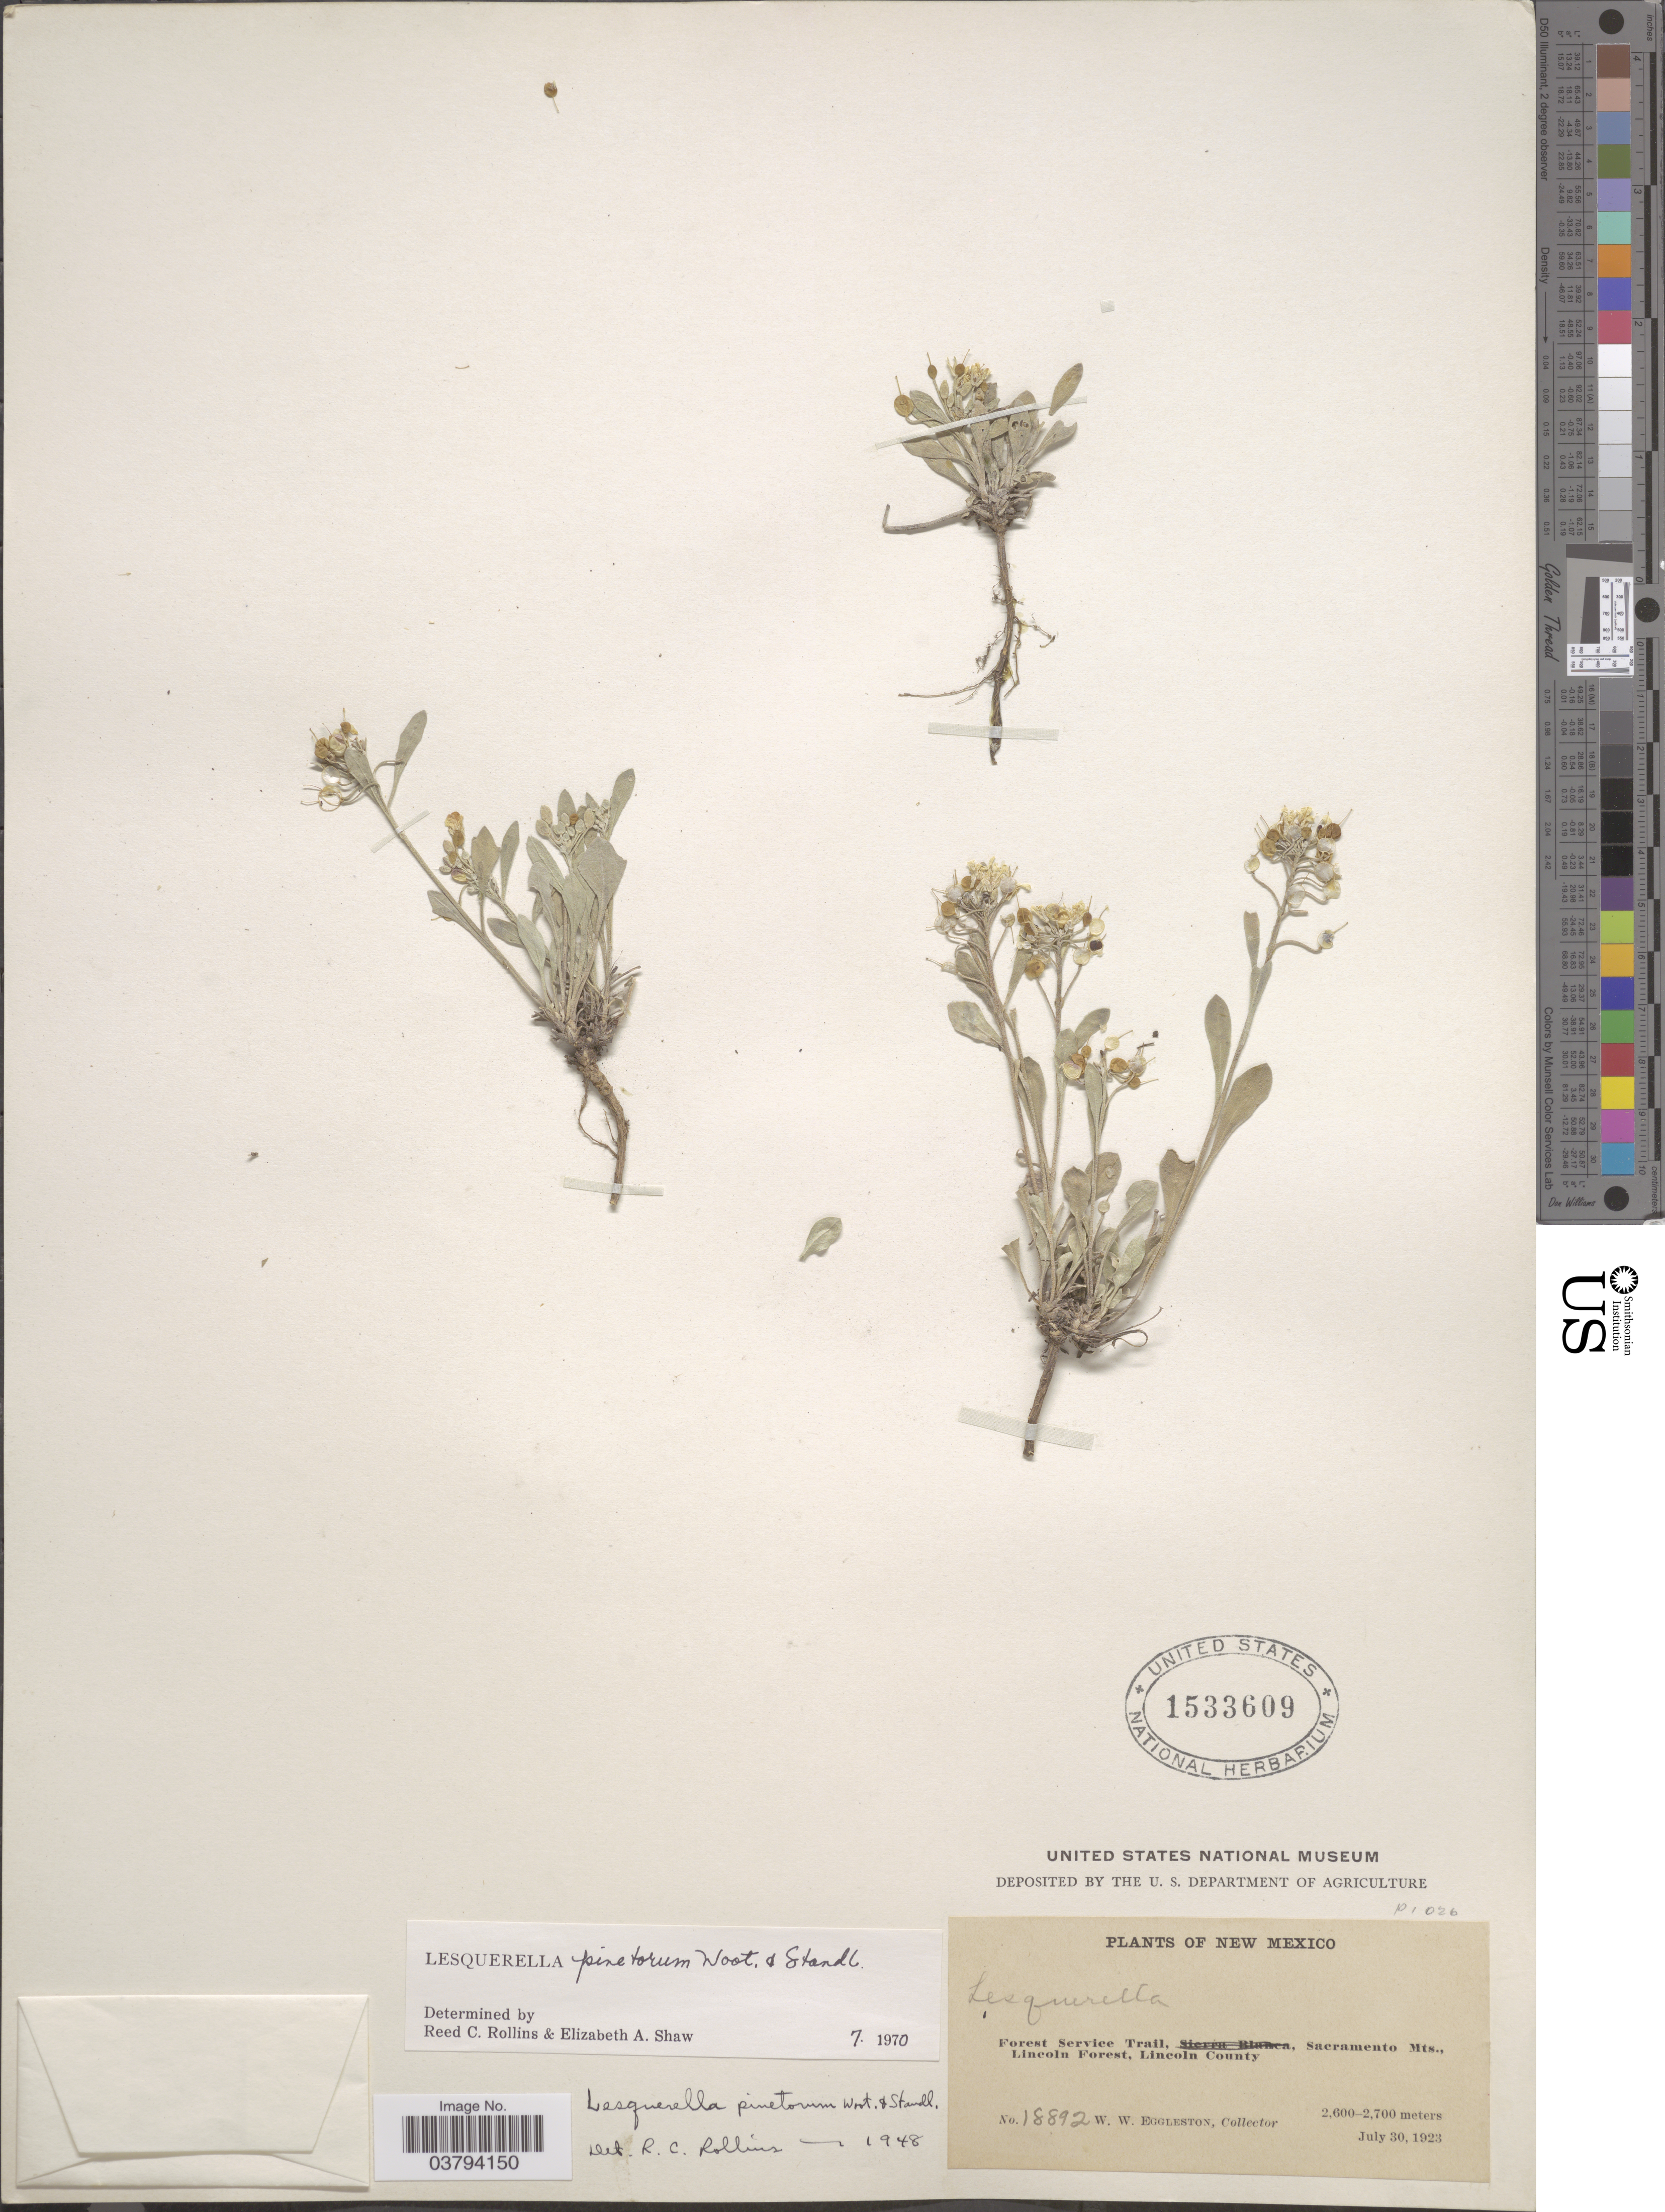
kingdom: Plantae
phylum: Tracheophyta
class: Magnoliopsida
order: Brassicales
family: Brassicaceae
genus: Lesquerella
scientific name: Lesquerella pinetorum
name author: Wooton & Standl.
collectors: W. W. Eggleston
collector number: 18892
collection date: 1923-07-30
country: United States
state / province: New Mexico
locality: Forest Service Trail, Sacramento Mts., Lincoln Forest, Lincoln County.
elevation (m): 2600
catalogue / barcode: US 1533609